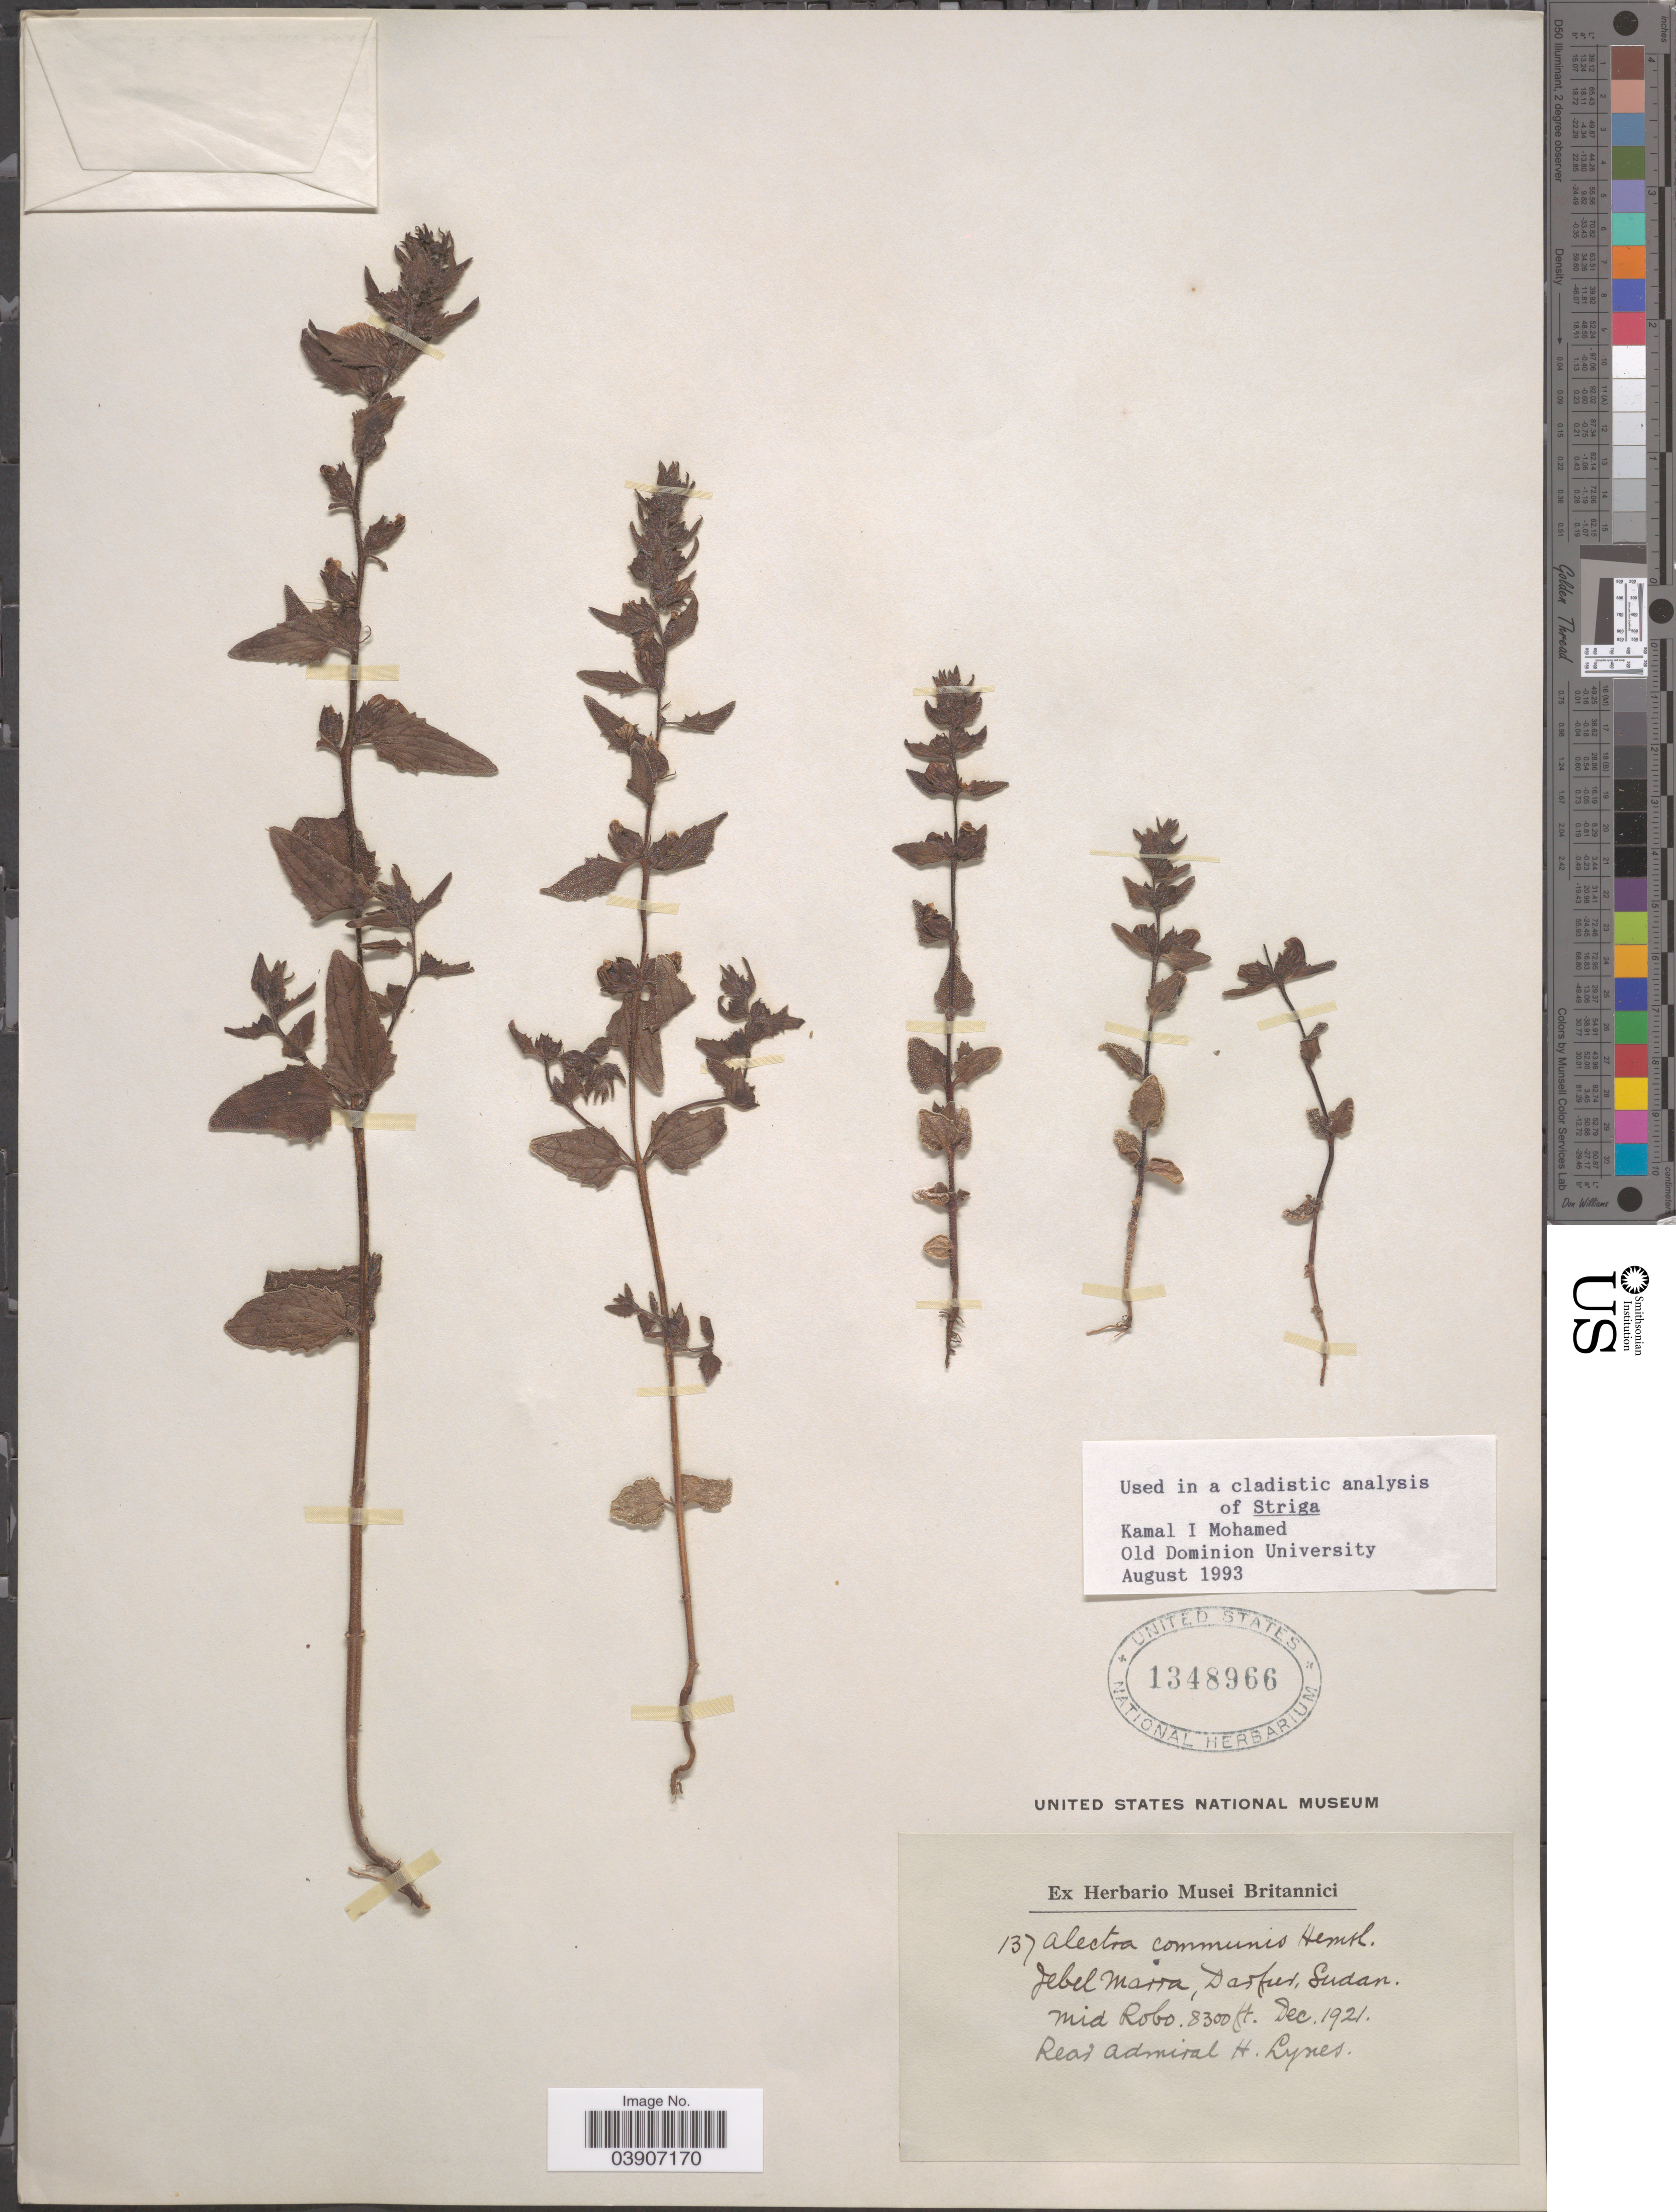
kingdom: Plantae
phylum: Tracheophyta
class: Magnoliopsida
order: Lamiales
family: Orobanchaceae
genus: Alectra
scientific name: Alectra communis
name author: Hemsl.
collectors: H. Lynes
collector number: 137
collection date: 1921-12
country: Sudan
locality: Jebel Marra, Darfeld, Mid Robo.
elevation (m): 2530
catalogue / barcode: US 1348966